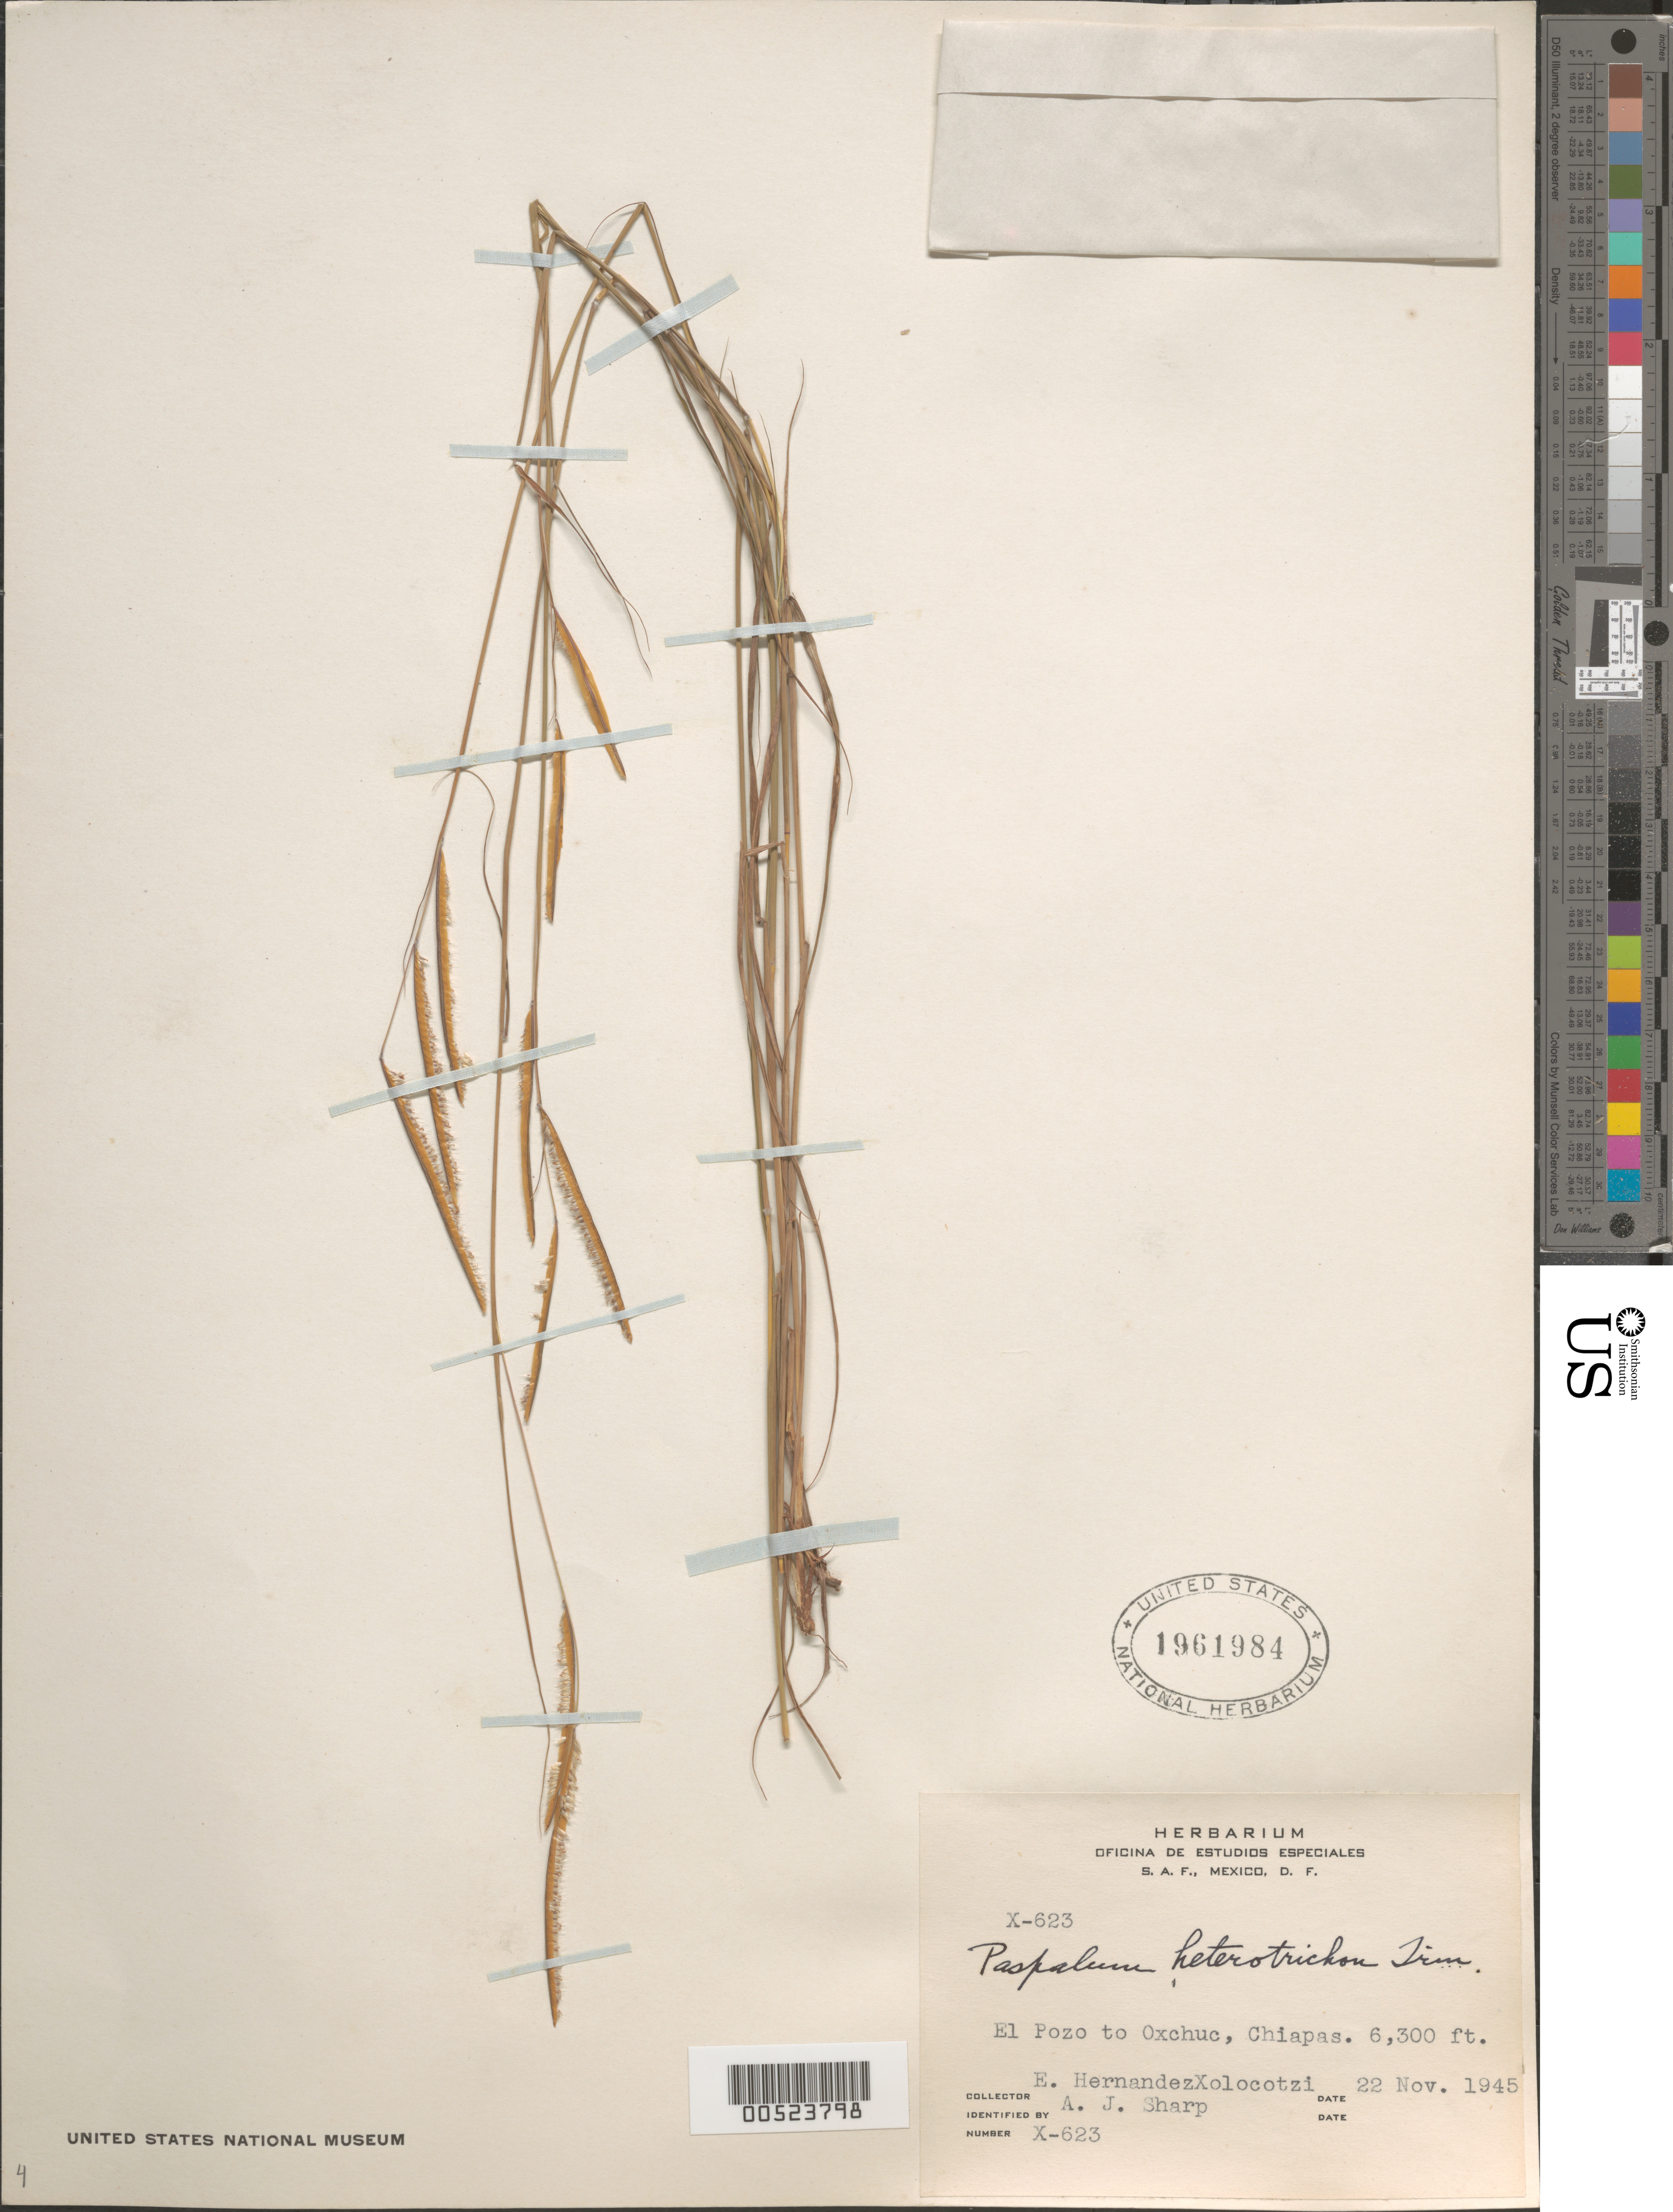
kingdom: Plantae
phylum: Tracheophyta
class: Liliopsida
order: Poales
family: Poaceae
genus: Paspalum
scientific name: Paspalum heterotrichon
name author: Trin.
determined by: Sharp, A. J.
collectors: E. I. Hernández-X.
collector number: X-623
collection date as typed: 22 Nov 1945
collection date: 1945-11-22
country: Mexico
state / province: Chiapas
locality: El Pozo to Oxchuc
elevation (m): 1920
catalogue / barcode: US 1961984